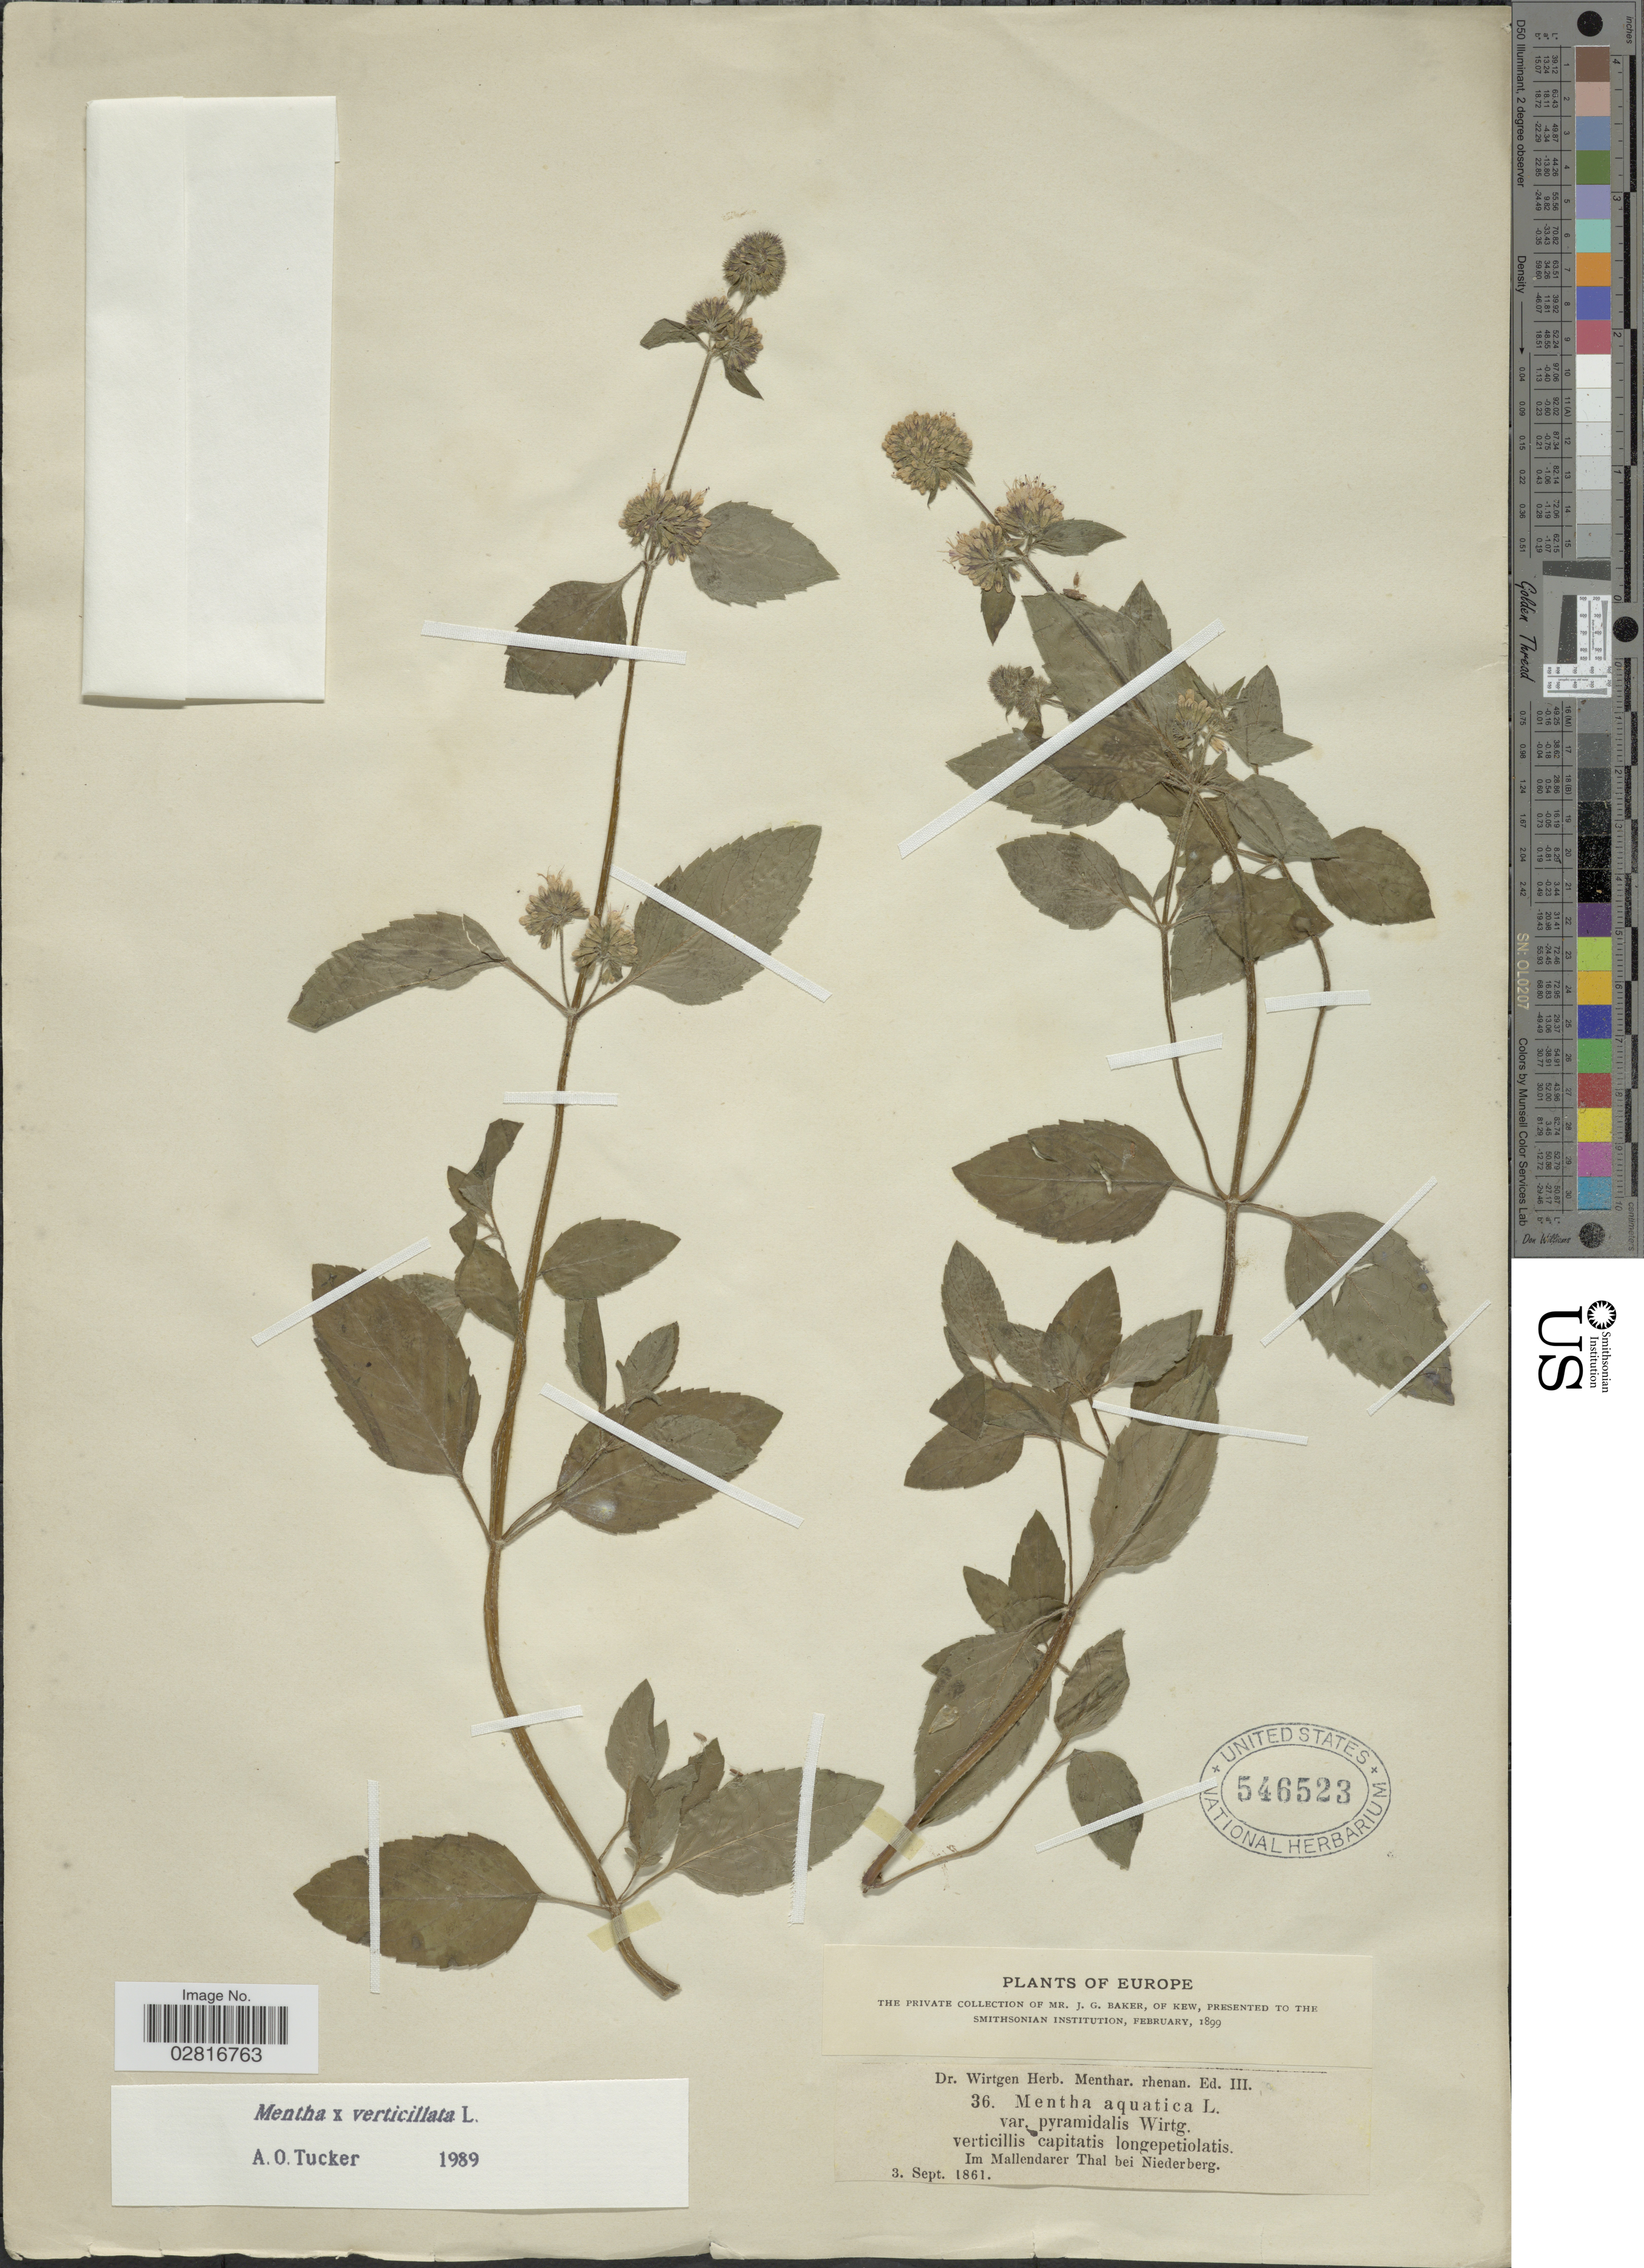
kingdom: Plantae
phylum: Tracheophyta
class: Magnoliopsida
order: Lamiales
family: Lamiaceae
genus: Mentha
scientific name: Mentha x verticillata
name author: L.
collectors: Wirtgen, --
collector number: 36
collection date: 1861-09-03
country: Germany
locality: Europe, Im Mallendarer Thal bei Niederberg.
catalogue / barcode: US 546523